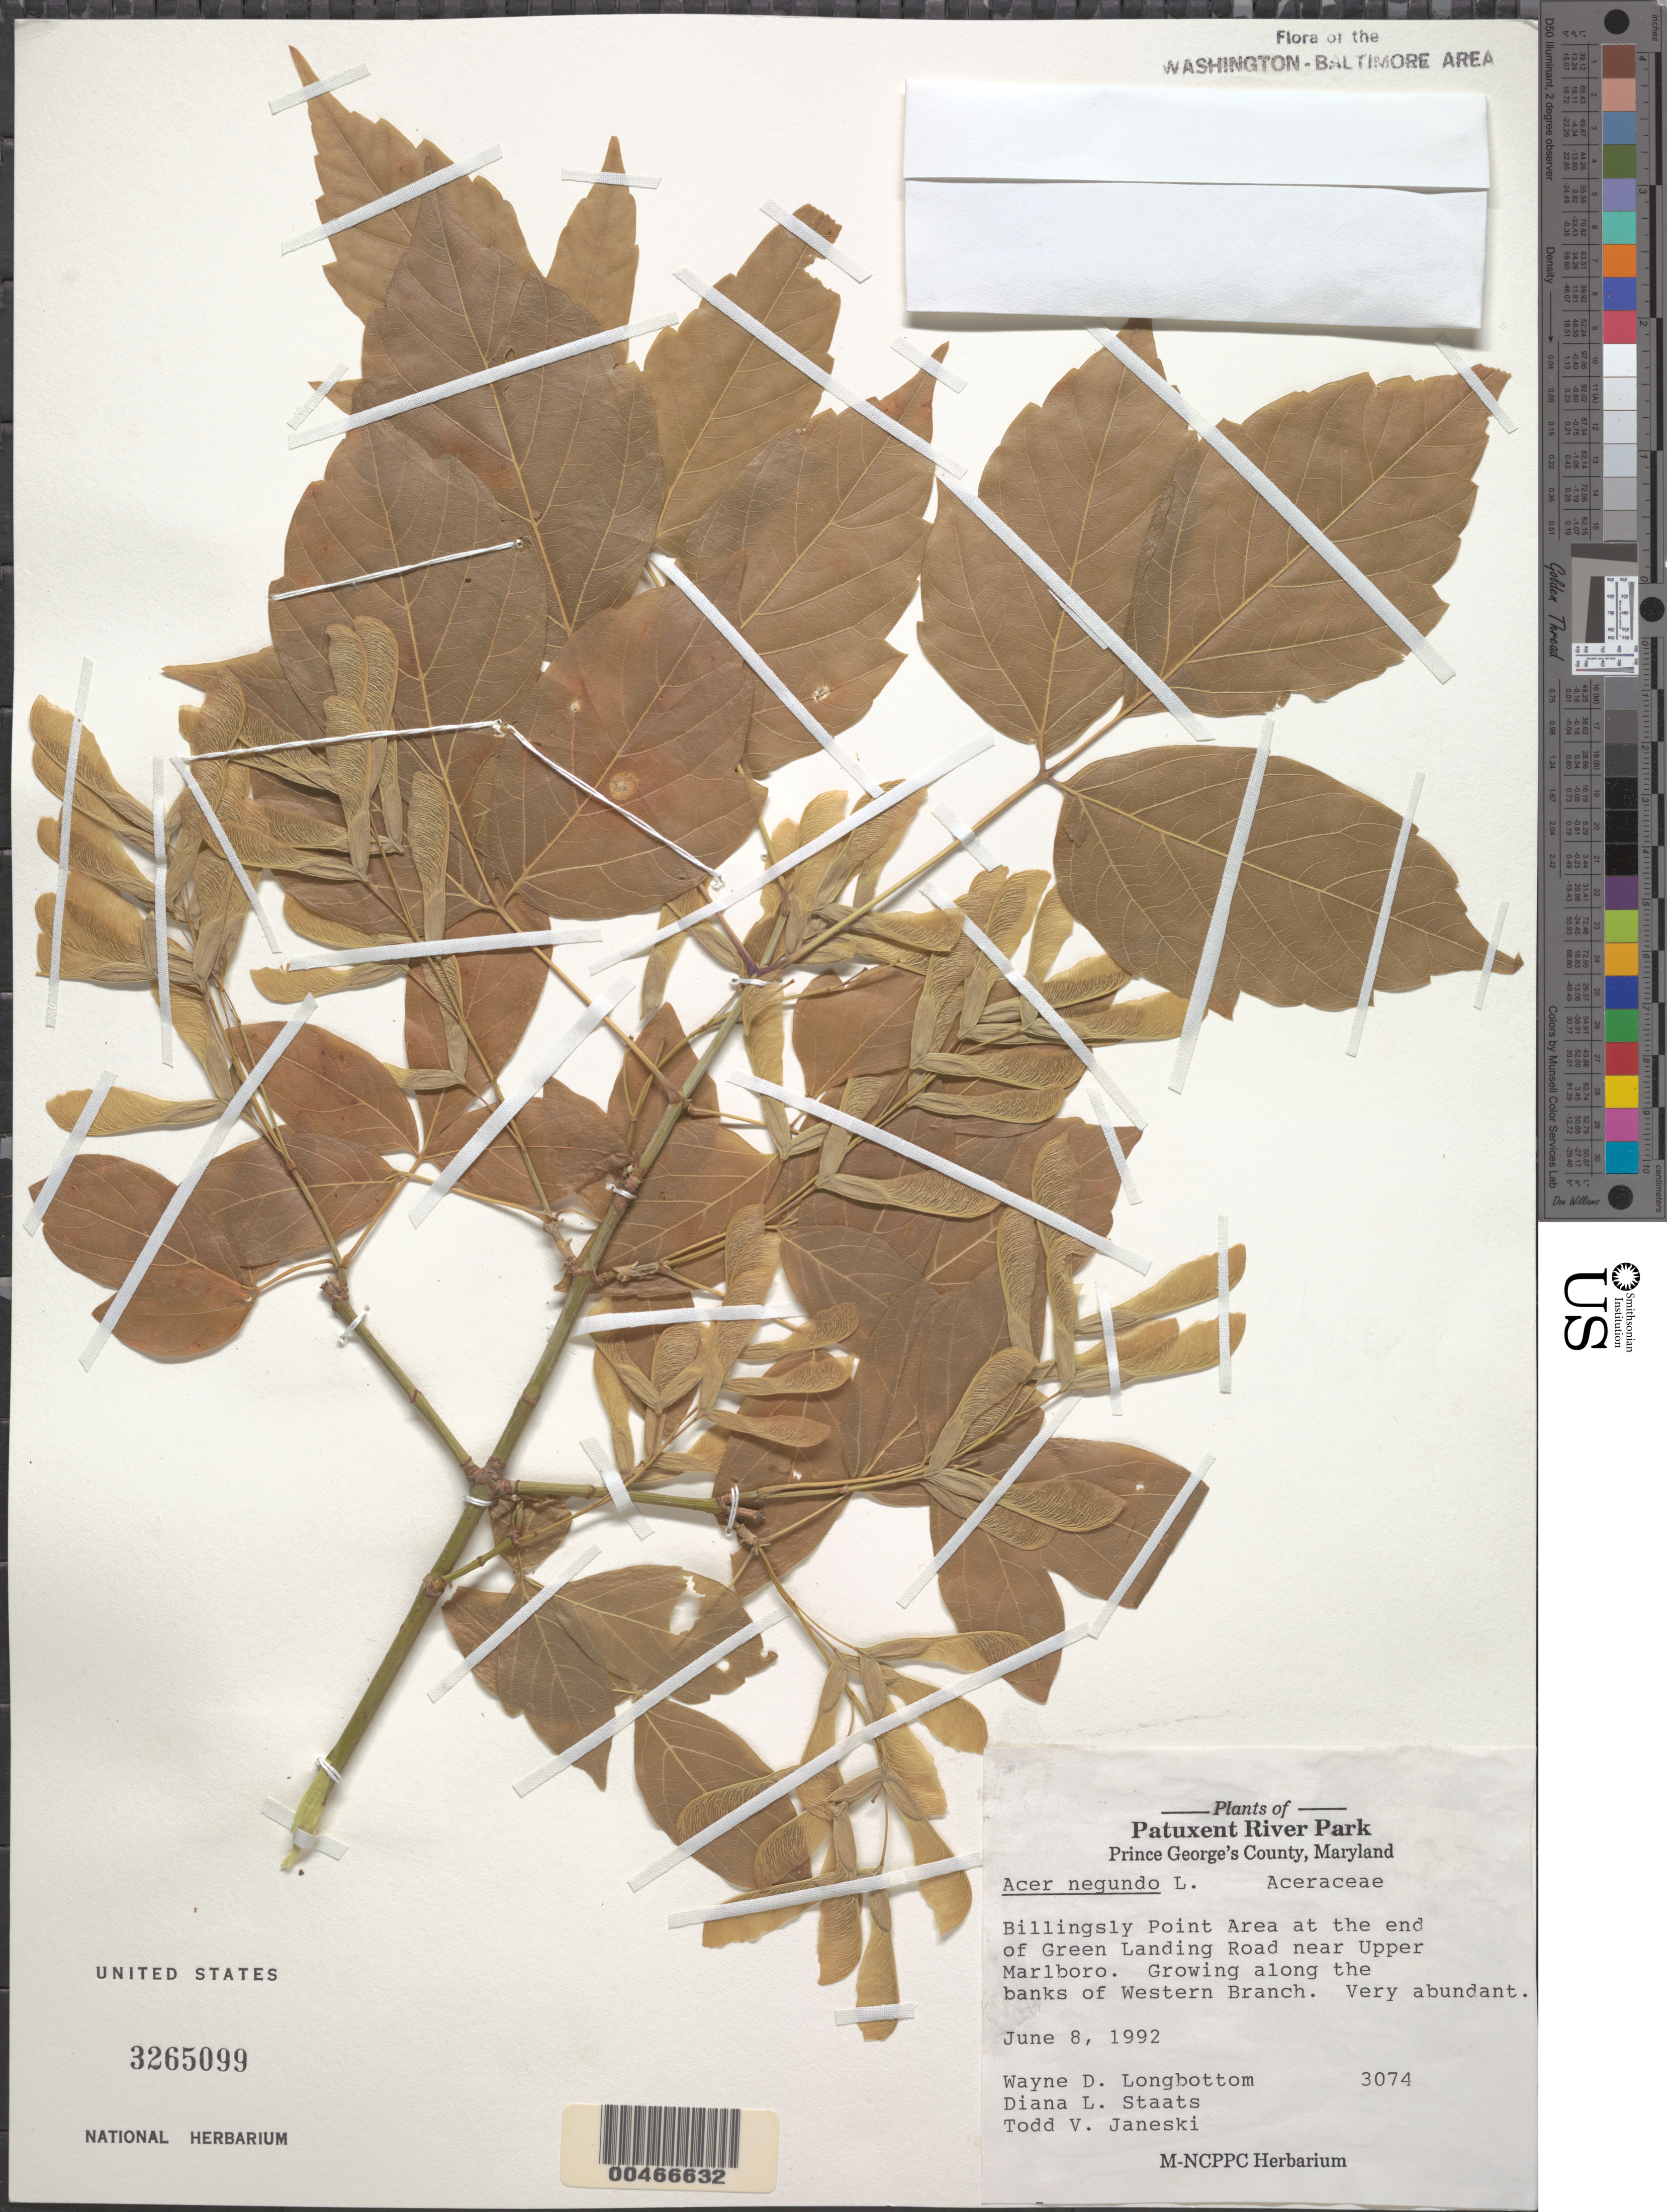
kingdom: Plantae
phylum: Tracheophyta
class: Magnoliopsida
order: Sapindales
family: Sapindaceae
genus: Acer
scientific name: Acer negundo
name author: L.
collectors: W. D. Longbottom, D. Staats & T. Janeski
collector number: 3074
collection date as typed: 08 Jun 1992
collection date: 1992-06-08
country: United States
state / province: Maryland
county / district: Prince George's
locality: Billingsly Point Area, end of Green Landing Road, Upper Marlboro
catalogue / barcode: US 3265099